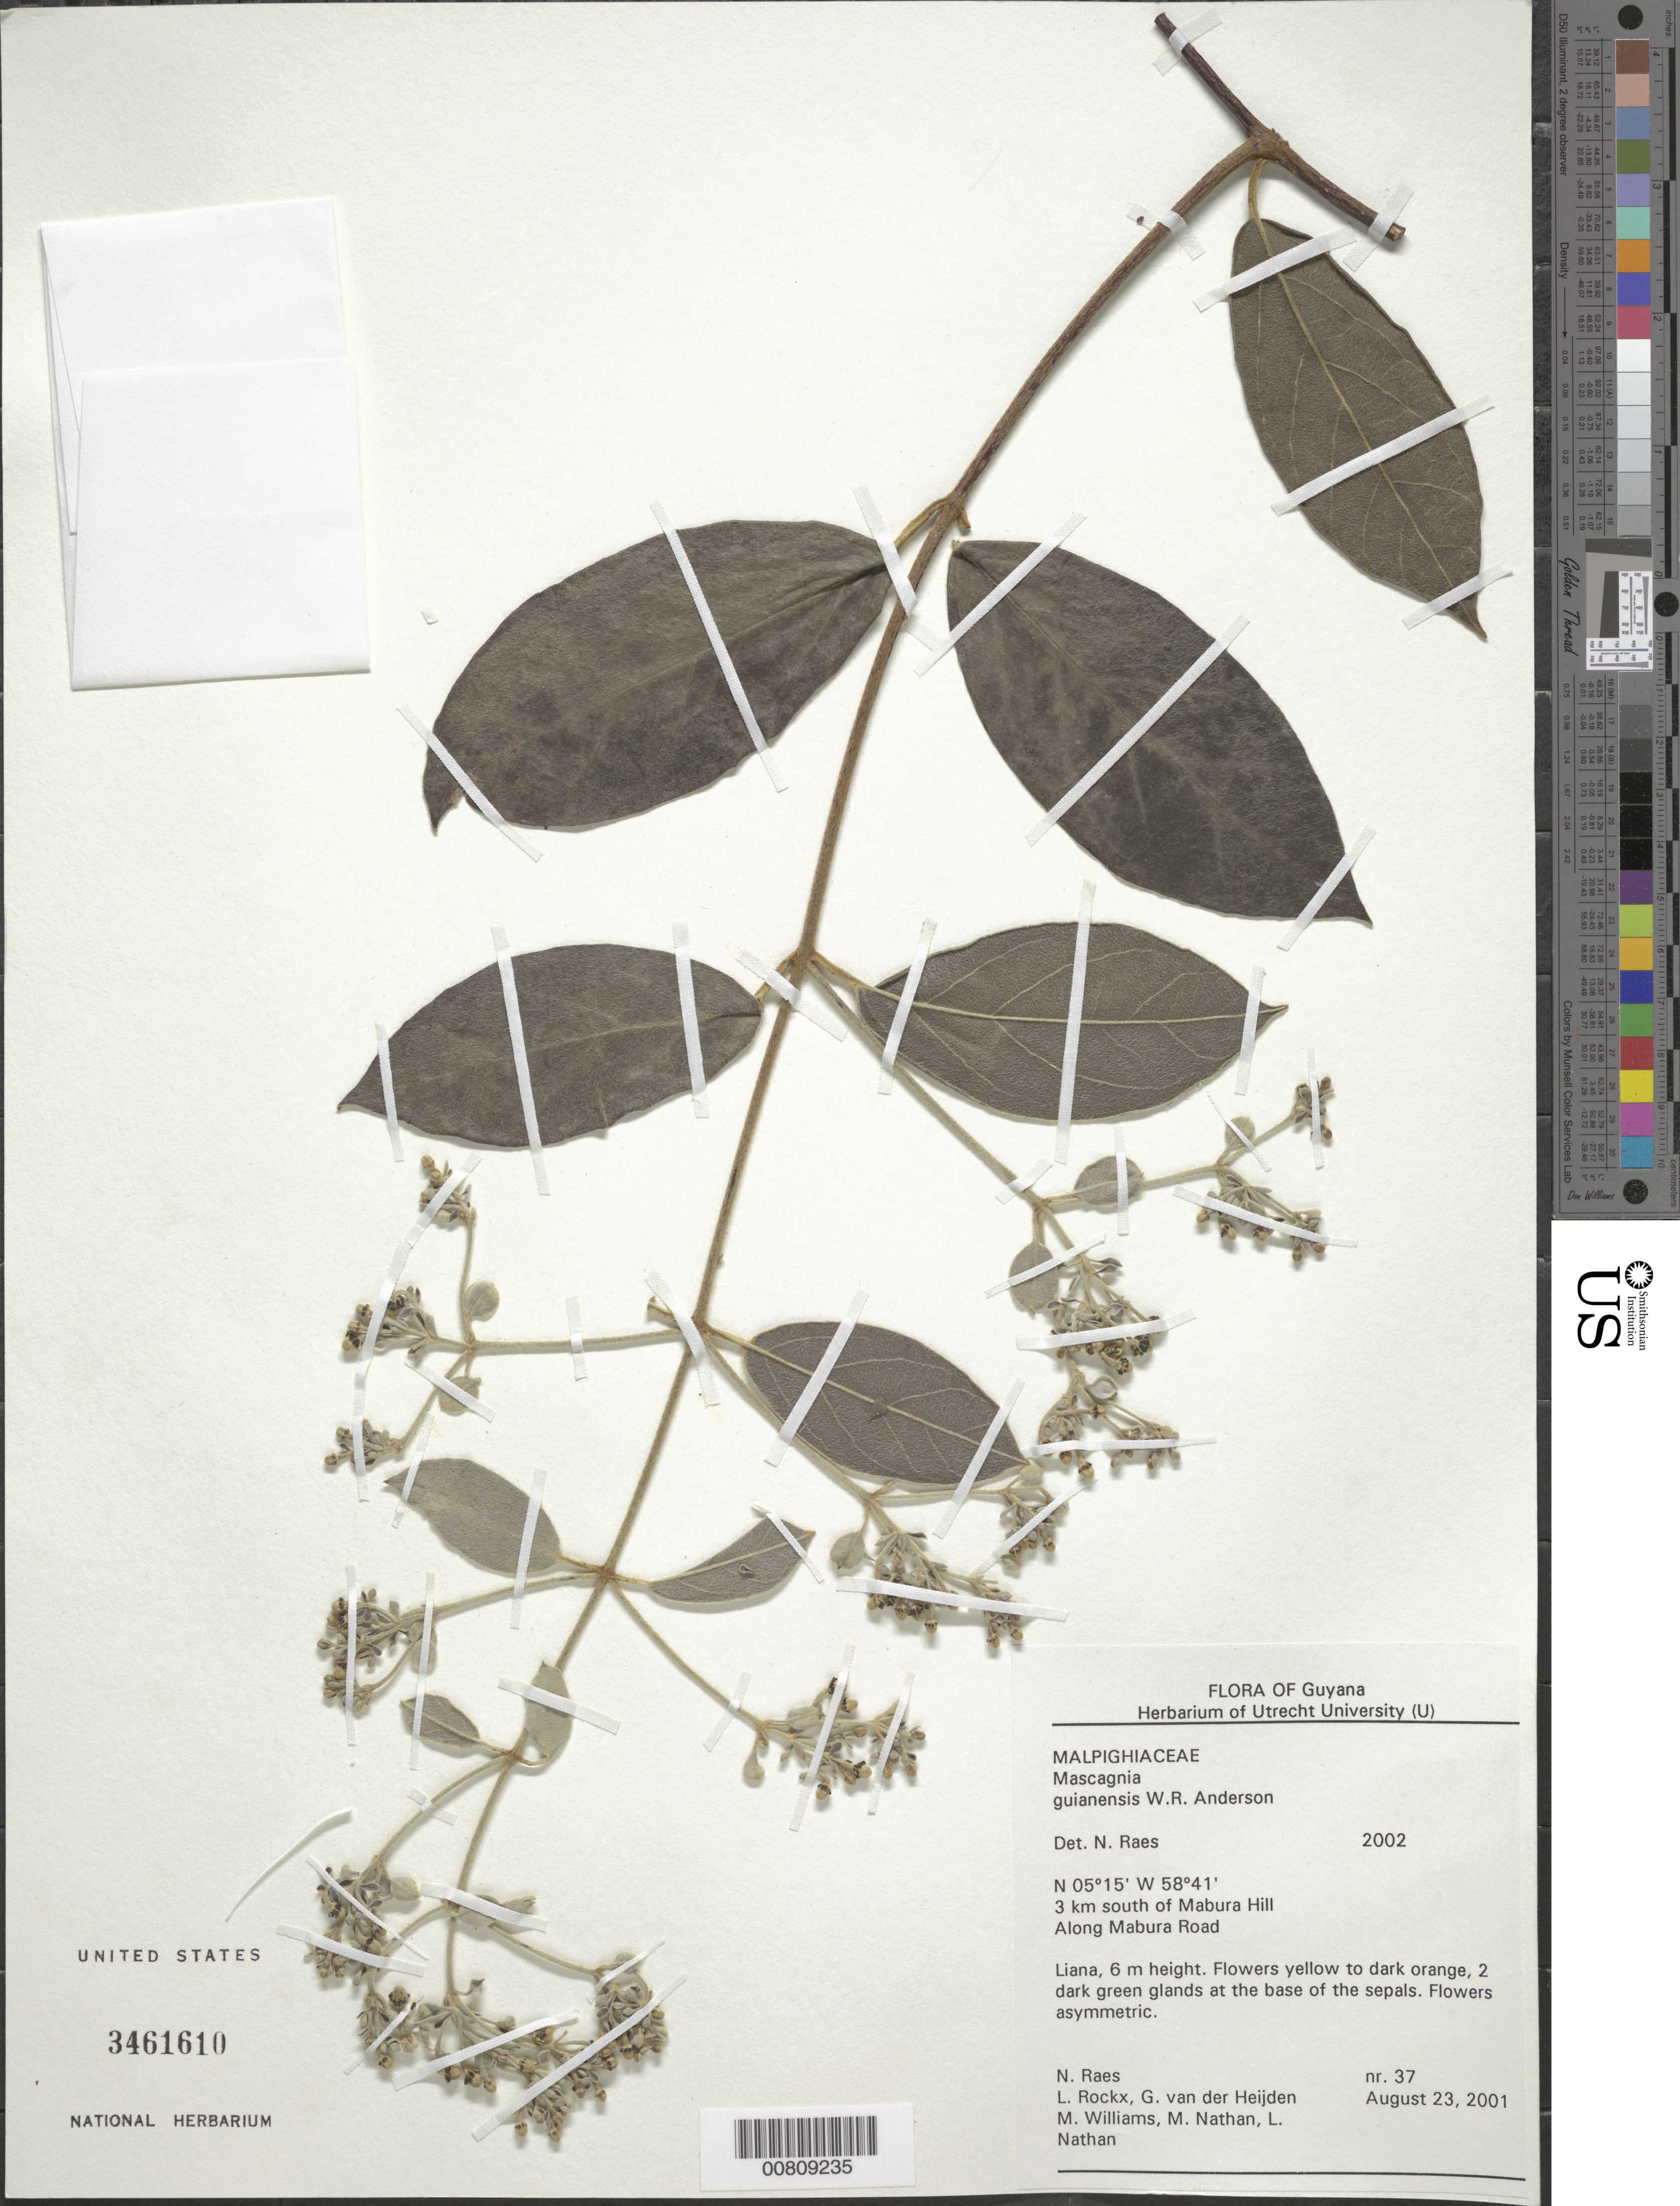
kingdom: Plantae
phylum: Tracheophyta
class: Magnoliopsida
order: Malpighiales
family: Malpighiaceae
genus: Mascagnia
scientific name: Mascagnia guianensis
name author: W.R. Anderson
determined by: Raes, N.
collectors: N. Raes, L. Rockx, G. van der Heijden, M. Williams, M. Nathan & L. Nathan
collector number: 37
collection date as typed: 23-Aug-01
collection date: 2001-08-23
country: Guyana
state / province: U. Demerara-Berbice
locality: Mabura Hill, 3 km S of, along Mabura Road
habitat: Roadside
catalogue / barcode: US 3461610